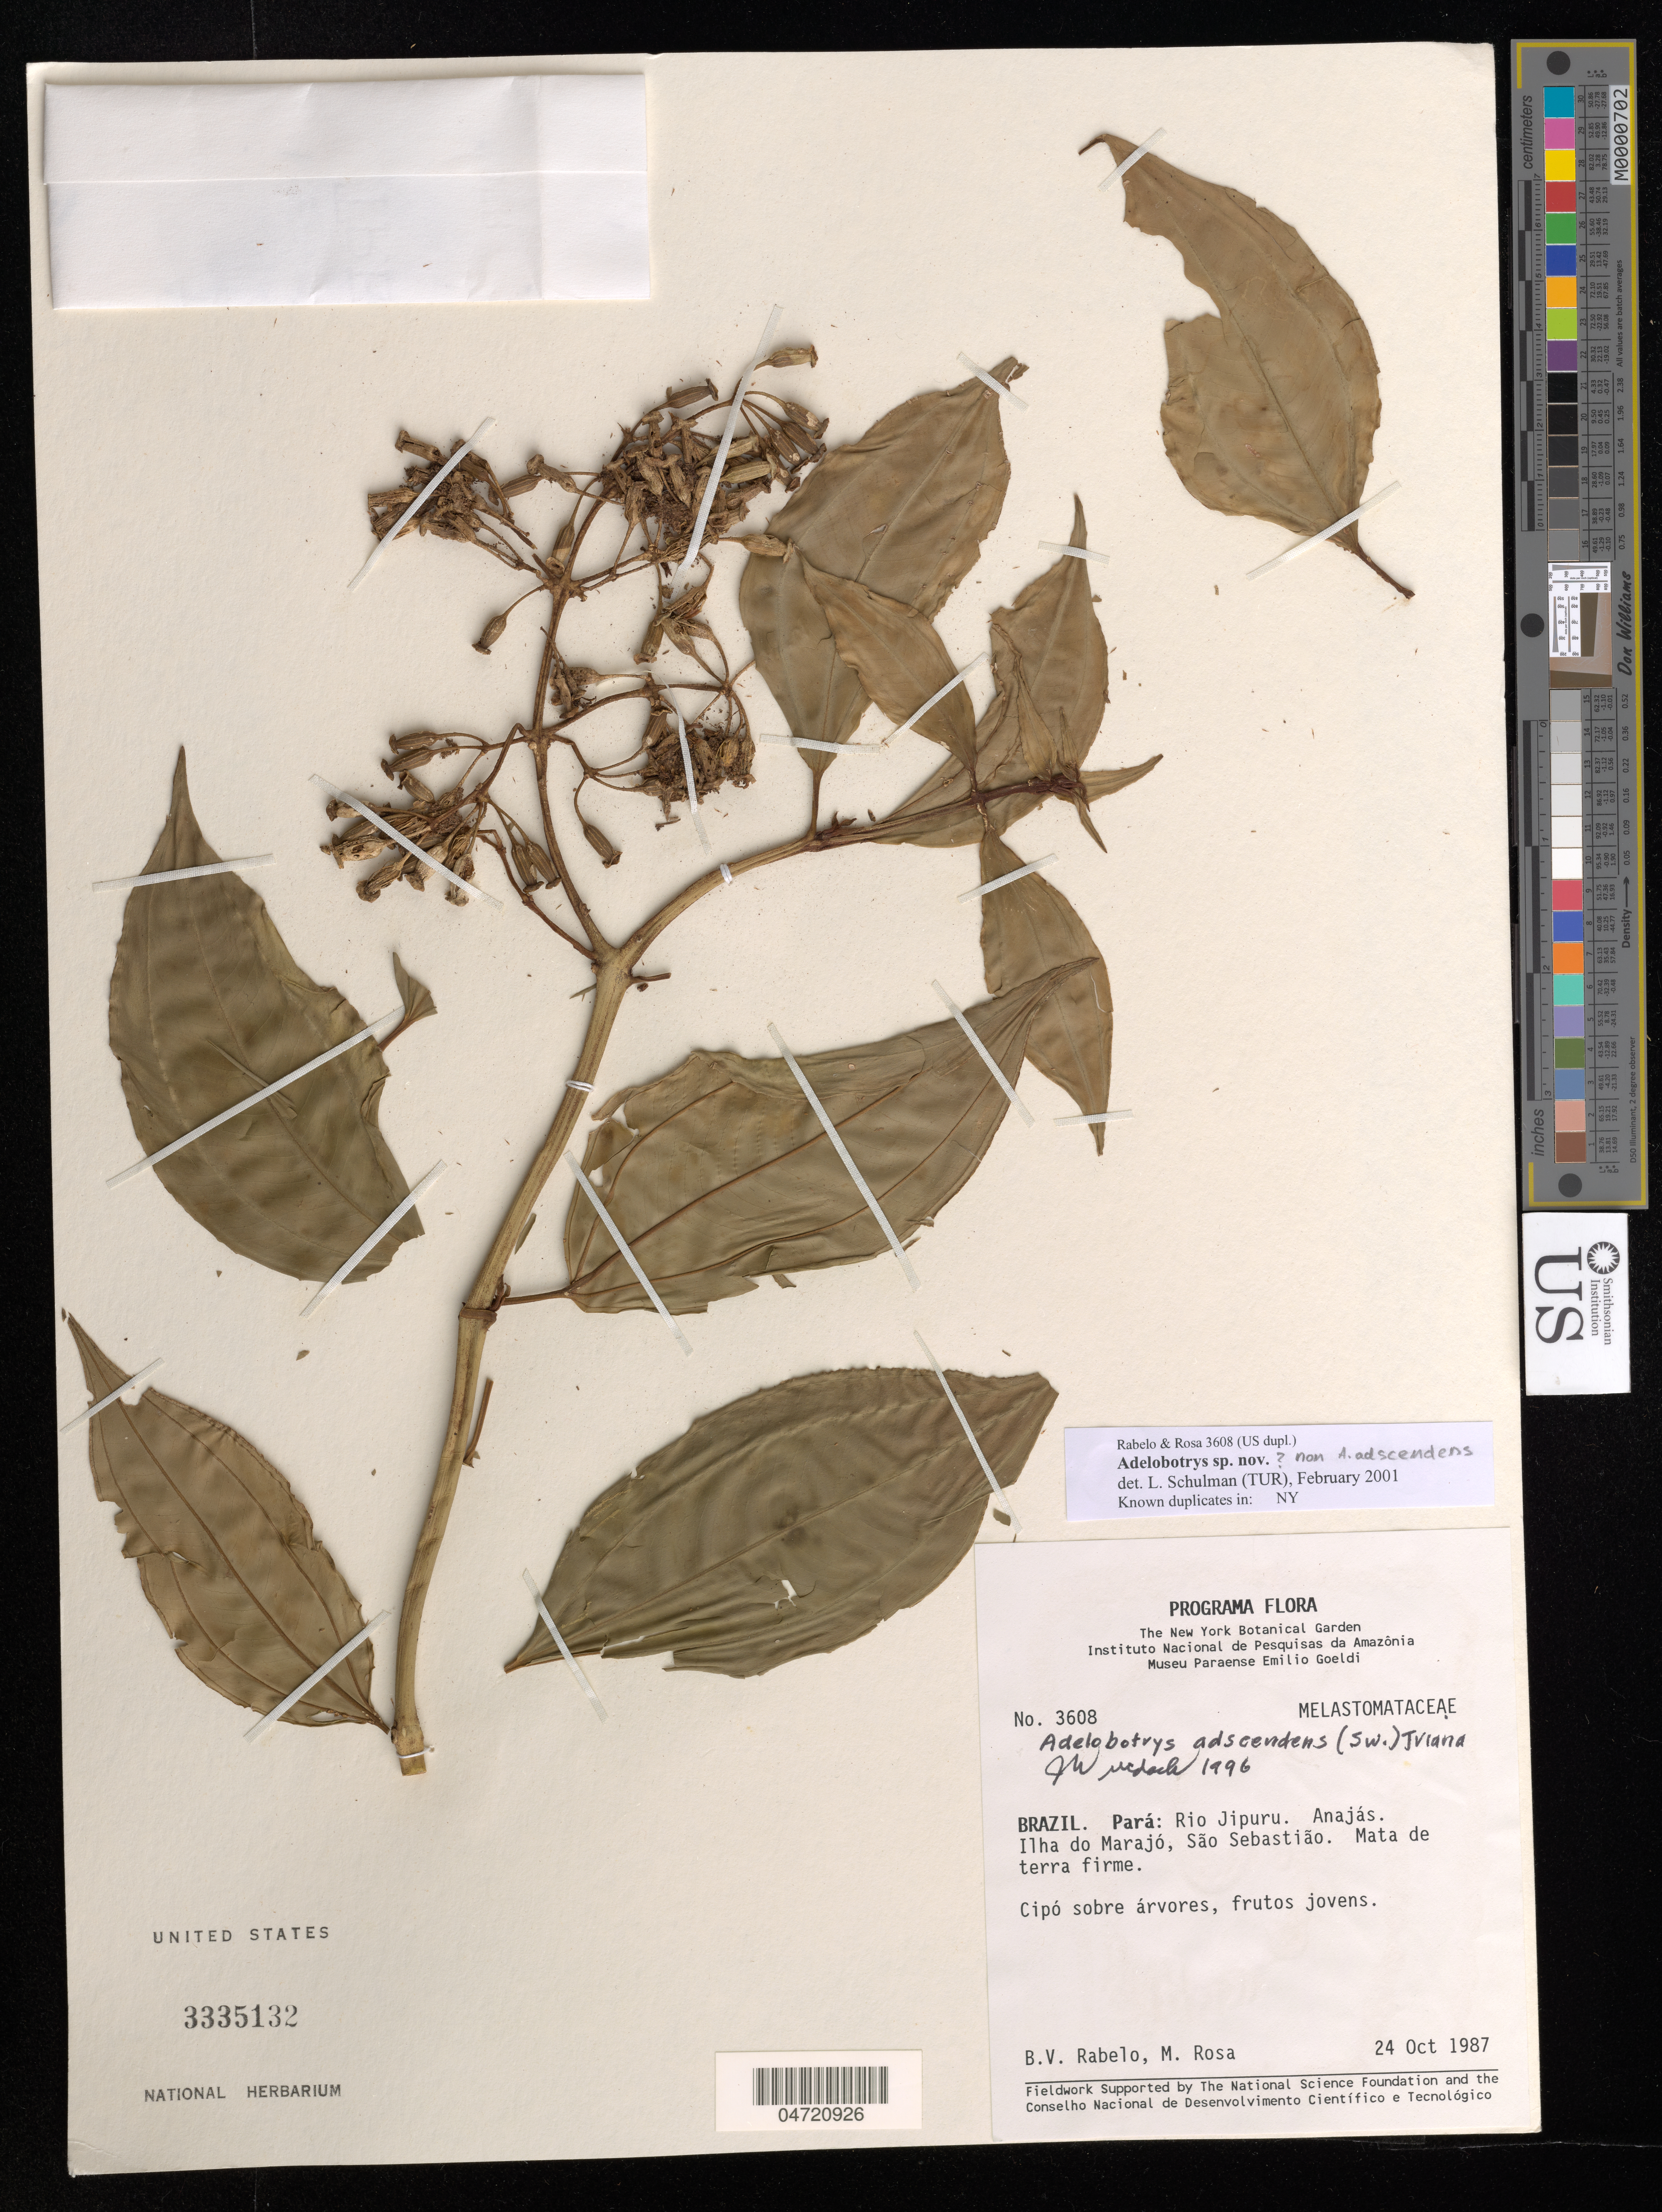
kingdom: Plantae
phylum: Tracheophyta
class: Magnoliopsida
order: Myrtales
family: Melastomataceae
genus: Adelobotrys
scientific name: Adelobotrys sp. nov.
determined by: Schulman, Leif, (TUR), University of Turku (FINLAND)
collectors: B. Rabelo, M. Rosa & J. Henner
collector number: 3608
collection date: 1987-10-24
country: Brazil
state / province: Pará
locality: Rio Jipuru. Anajas. Ilha do Marajo, Sao sebastiao.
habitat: Mata de terra firme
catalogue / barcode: US 3335132